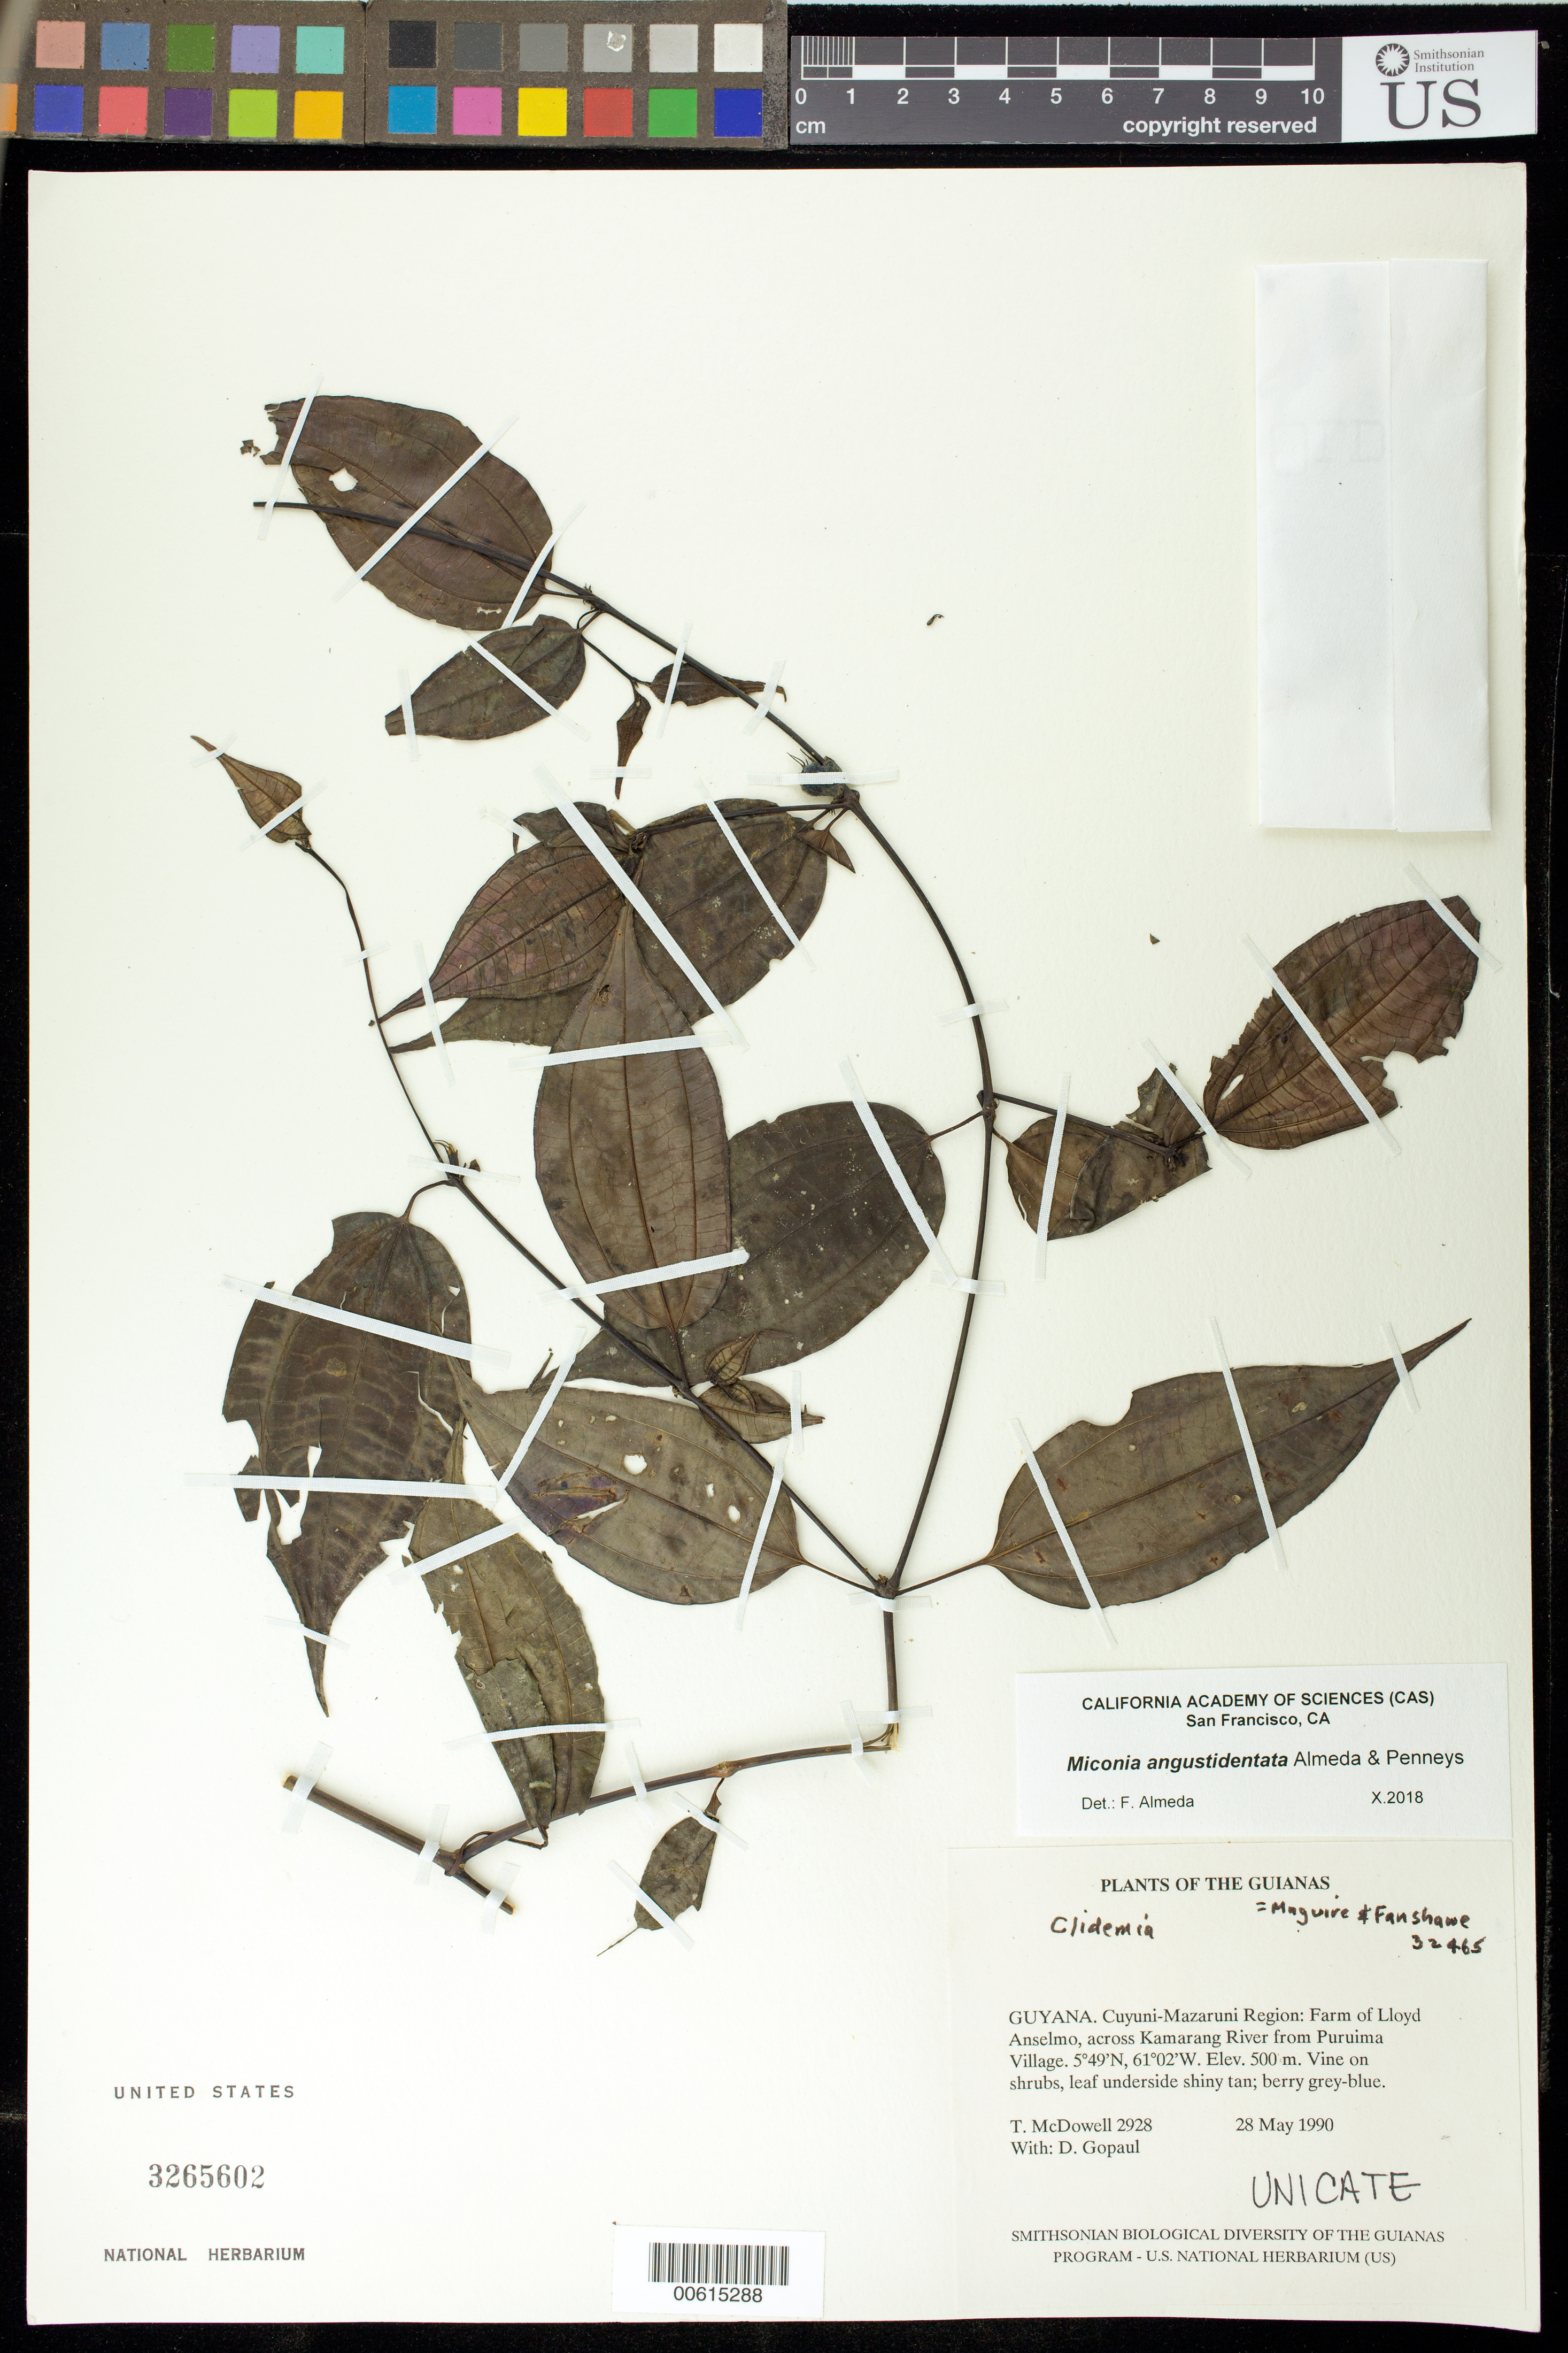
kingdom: Plantae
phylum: Tracheophyta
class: Magnoliopsida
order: Myrtales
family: Melastomataceae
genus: Miconia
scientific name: Miconia angustidentata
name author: Almeda & Penneys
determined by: Almeda, F.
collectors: T. McDowell & D. Gopaul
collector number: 2928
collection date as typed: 28 May 1990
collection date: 1990-05-28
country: Guyana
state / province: Cuyuni-Mazaruni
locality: Farm of Lloyd Anselmo, across Kamarang River from Paruima Village. "Farm Mountain"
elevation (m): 500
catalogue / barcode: US 3265602